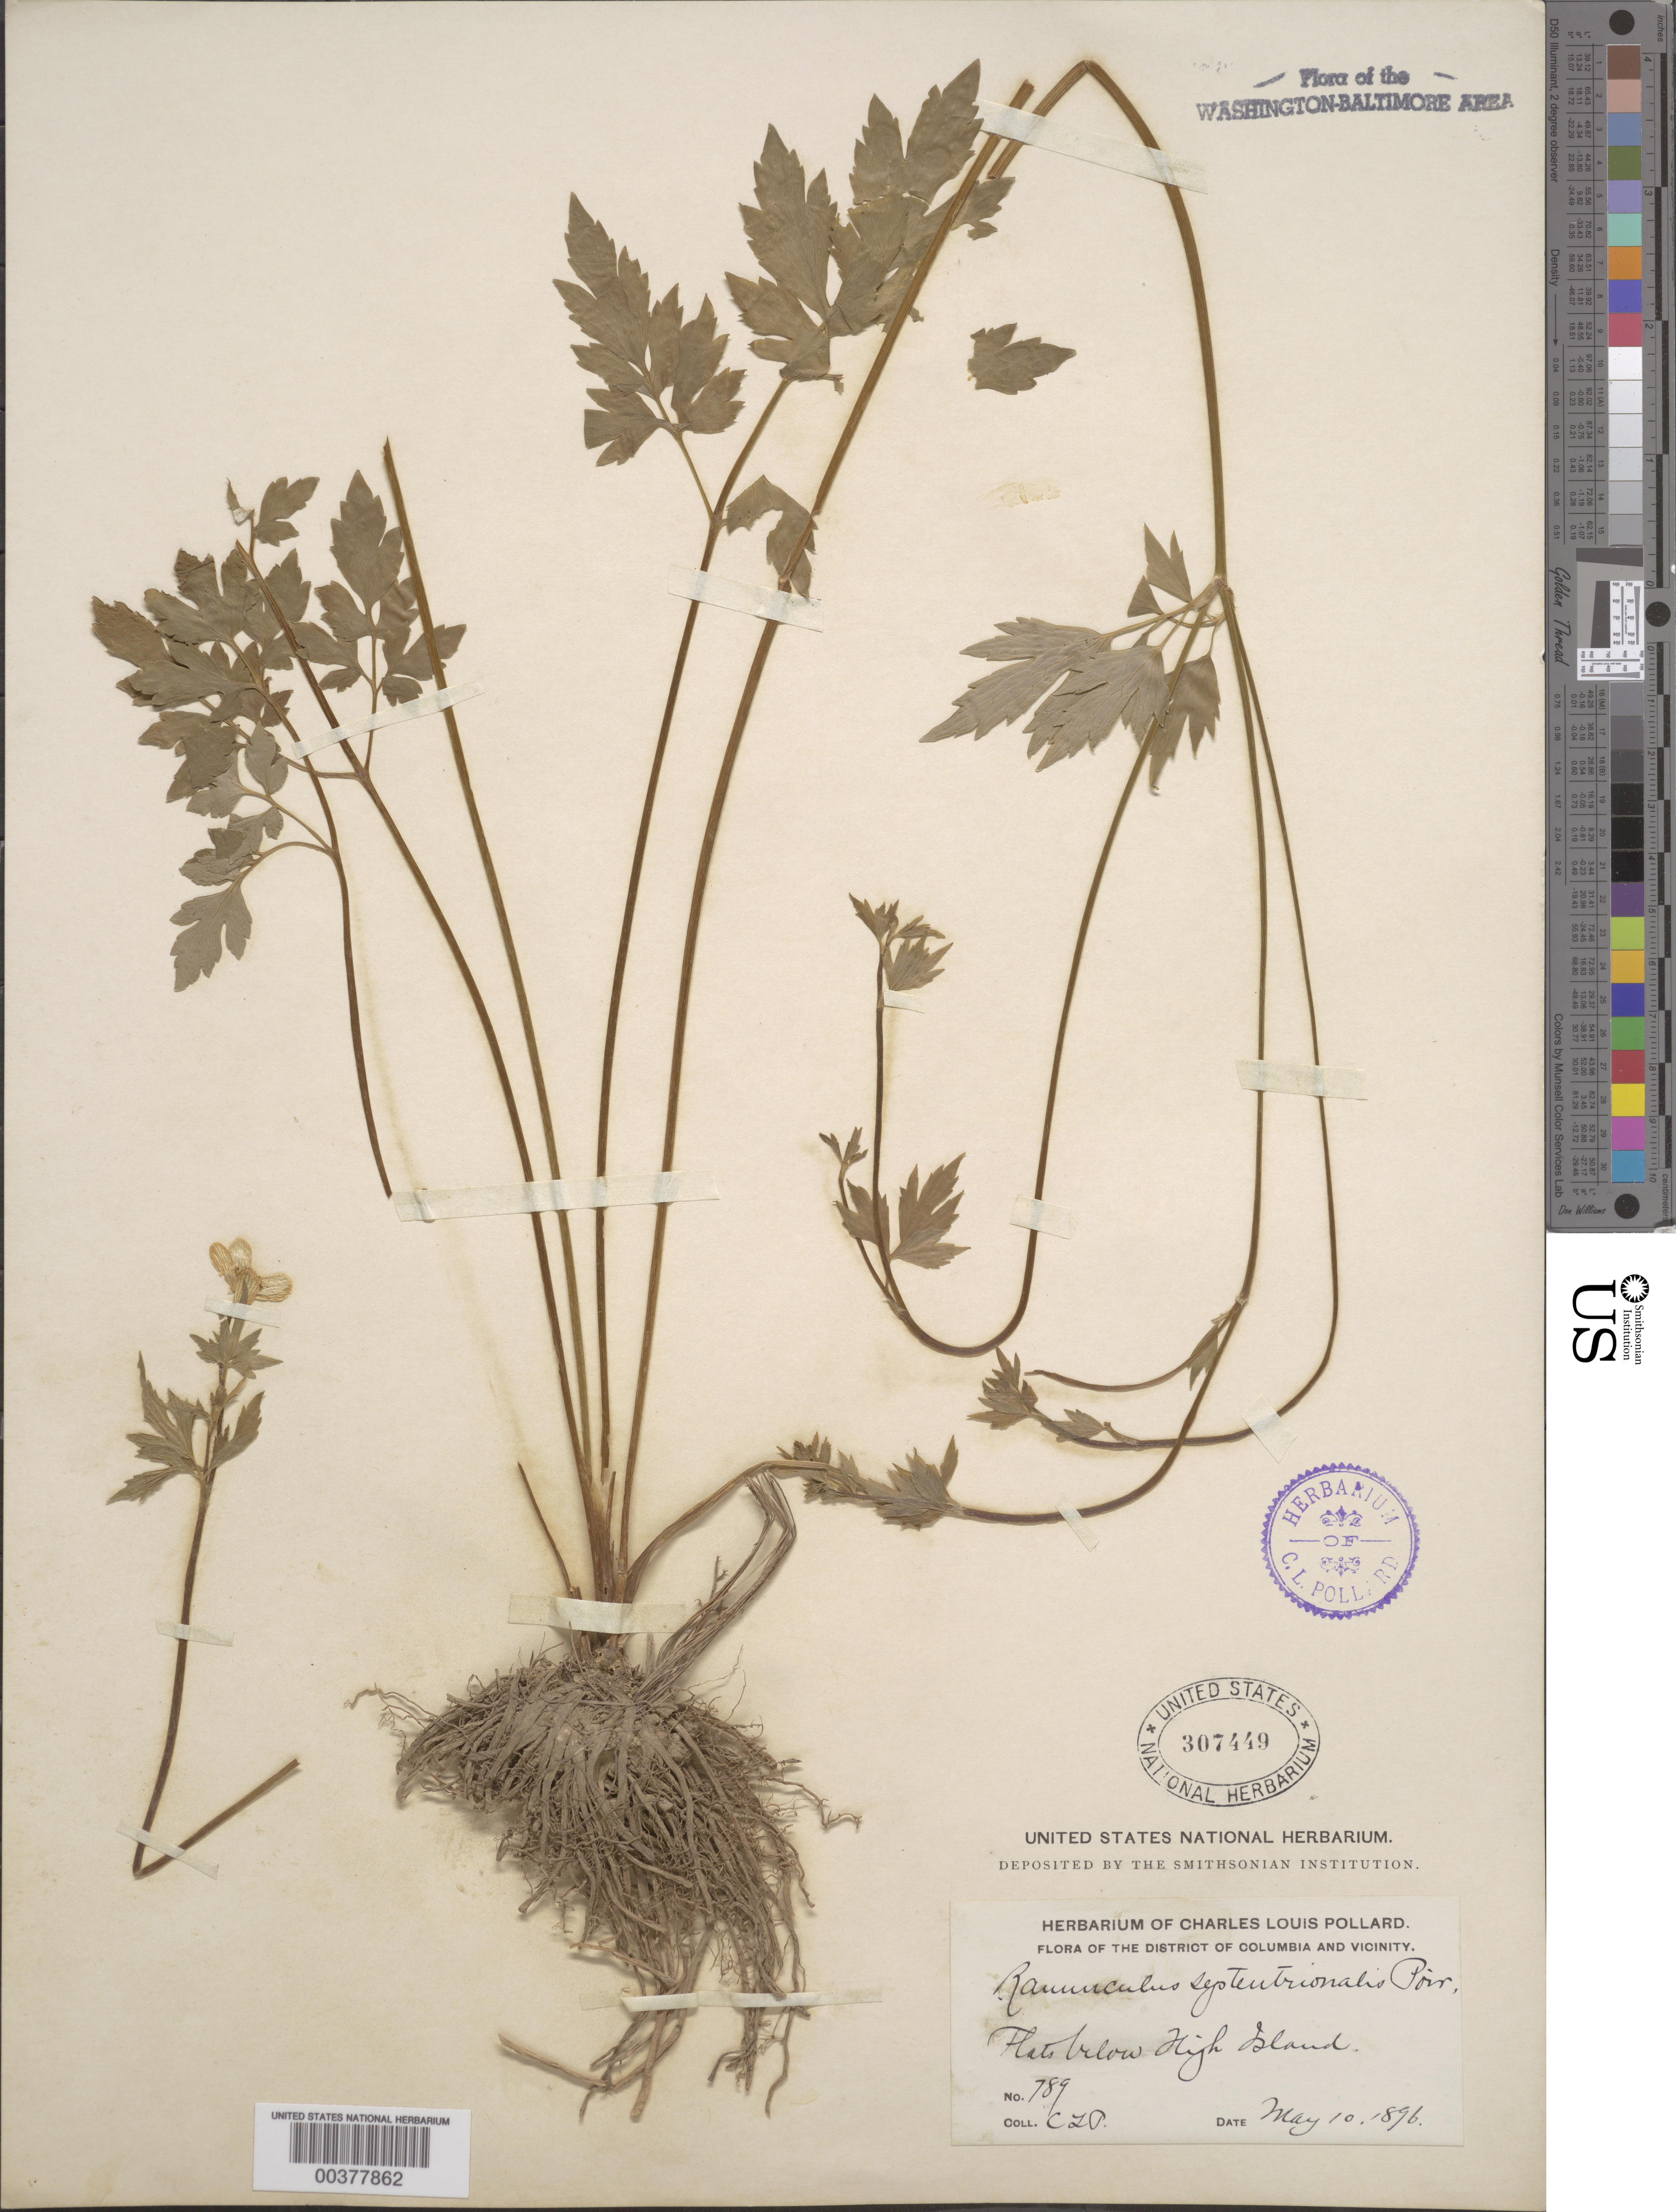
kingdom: Plantae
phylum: Tracheophyta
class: Magnoliopsida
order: Ranunculales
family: Ranunculaceae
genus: Ranunculus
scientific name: Ranunculus hispidus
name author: Michx.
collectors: C. L. Pollard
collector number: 789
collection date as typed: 10 May 1896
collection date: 1896-05-10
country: United States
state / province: Maryland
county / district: Montgomery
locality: Below High Island C. & O. Canal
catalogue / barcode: US 307449